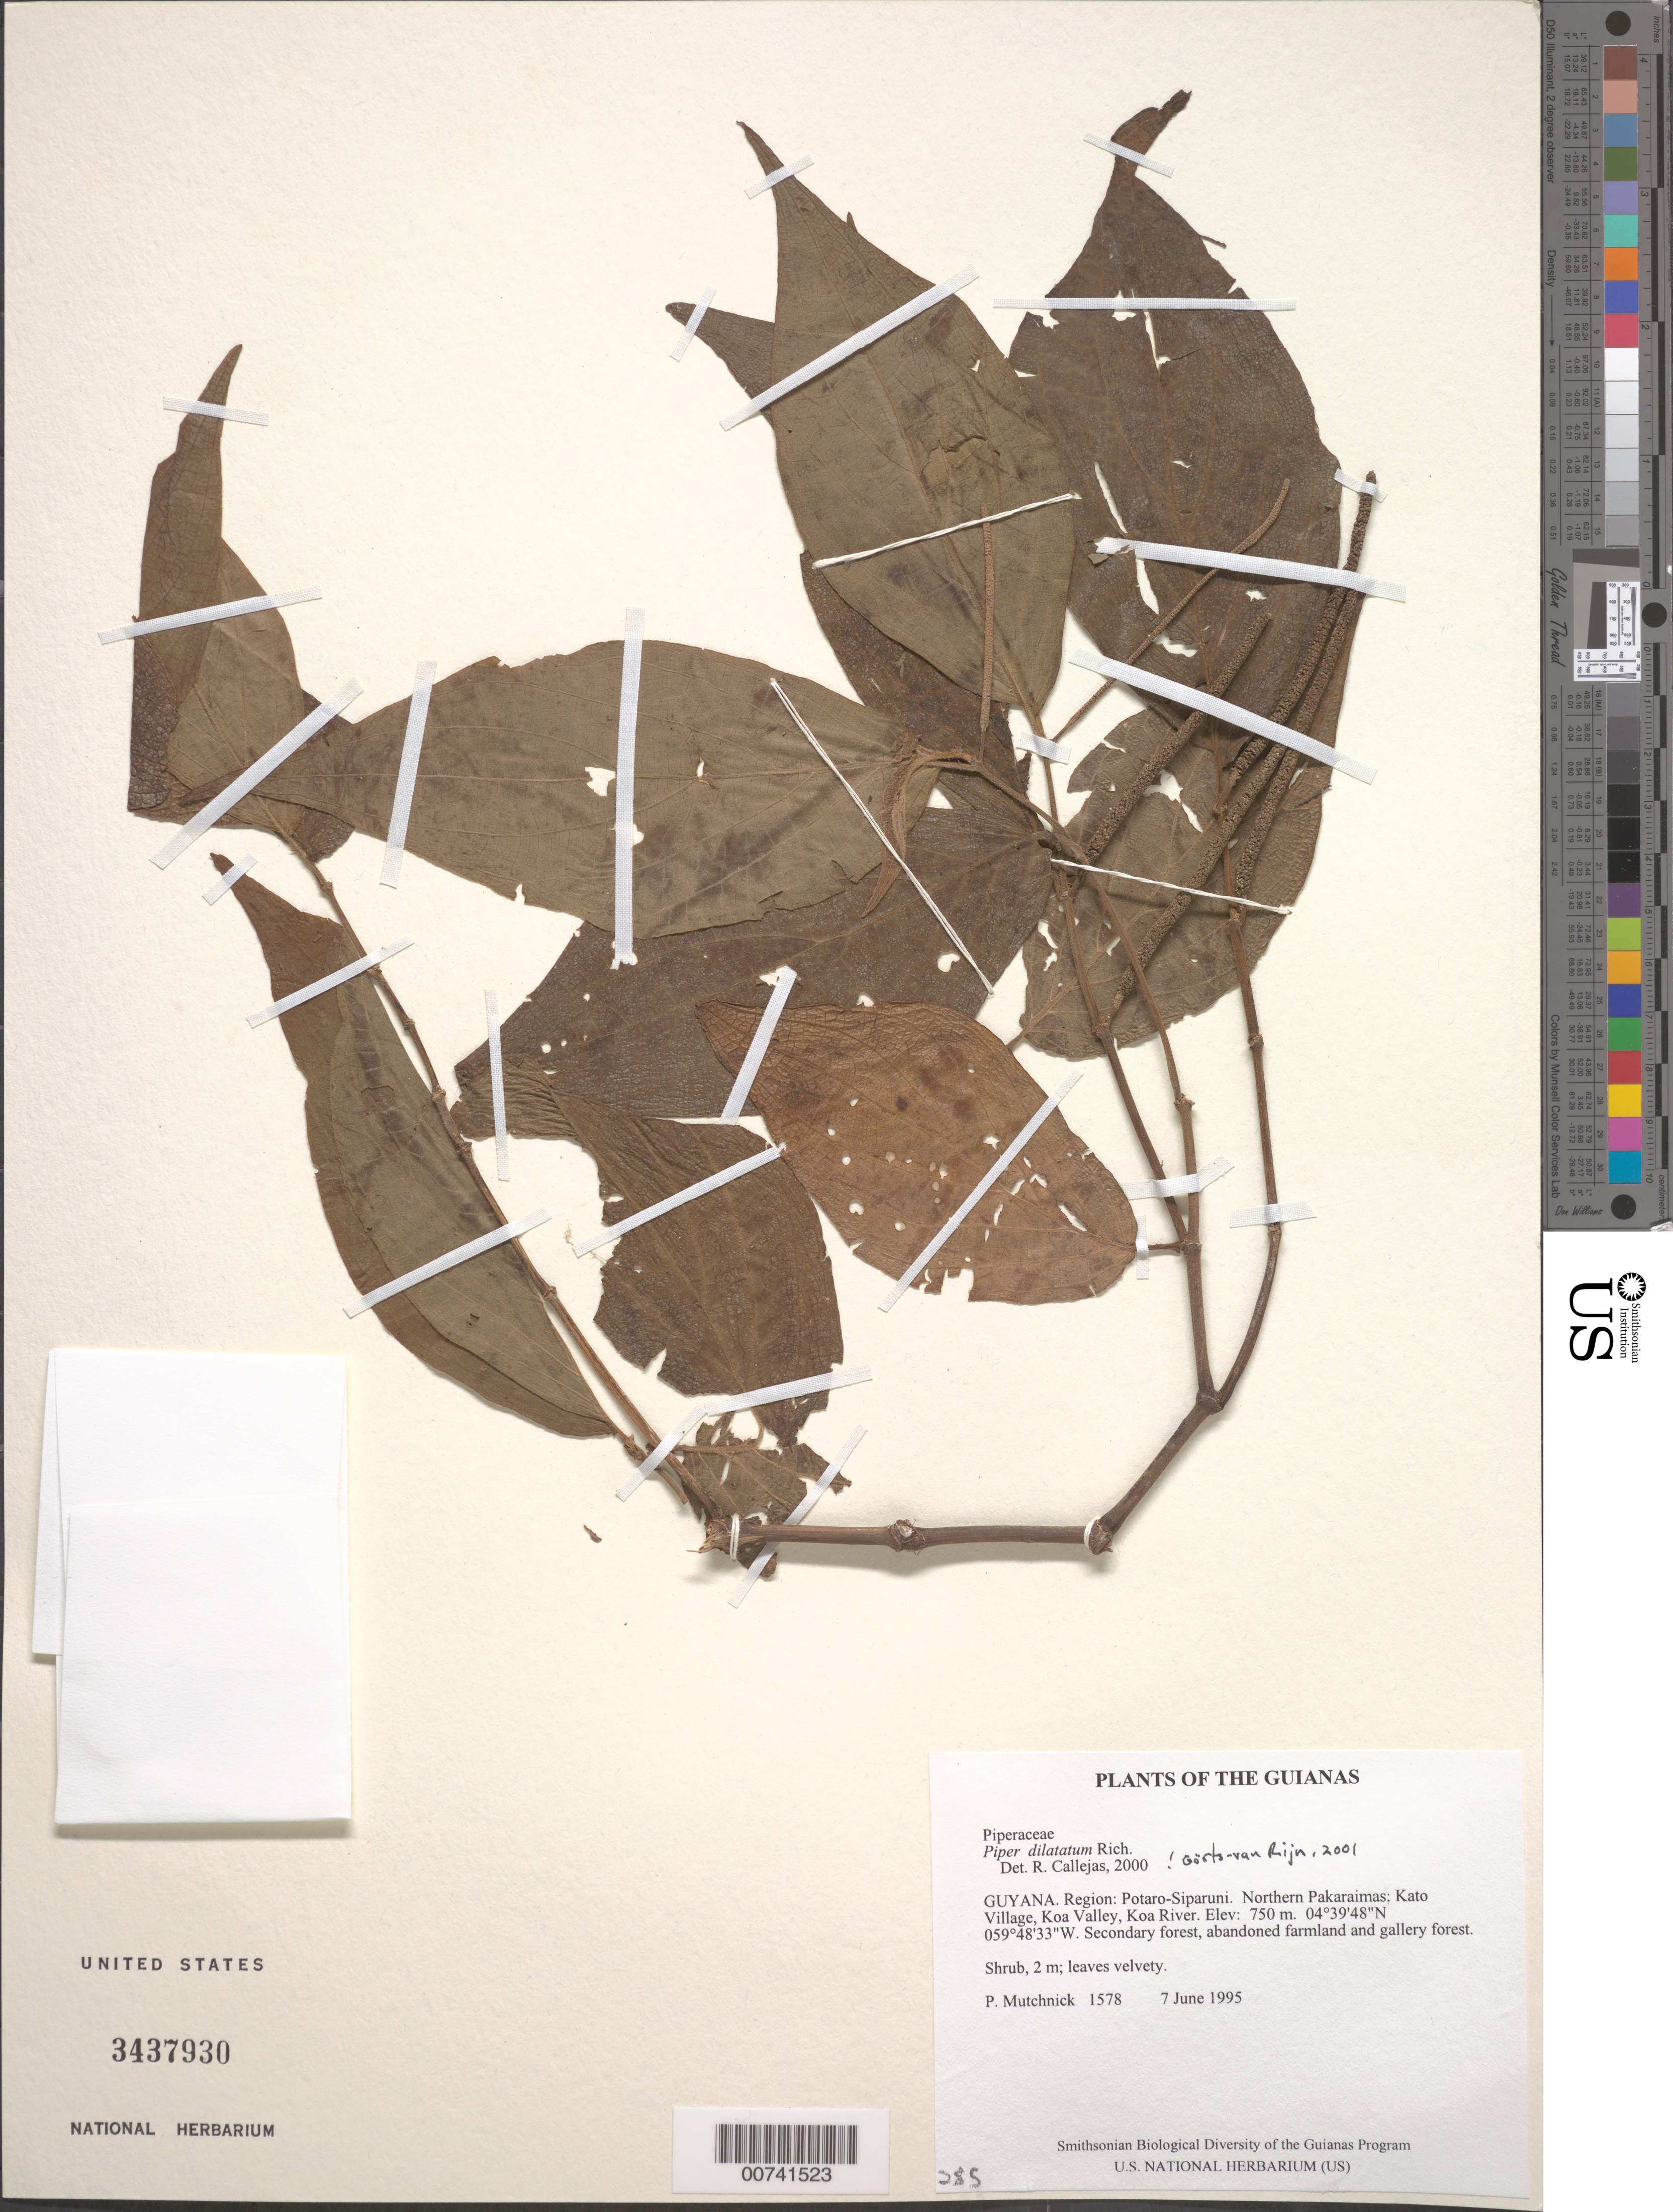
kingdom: Plantae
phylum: Tracheophyta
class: Magnoliopsida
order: Piperales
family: Piperaceae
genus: Piper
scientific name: Piper dilatatum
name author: Rich.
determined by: Görts-van Rijn, A. R. A.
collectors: P. Mutchnick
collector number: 1578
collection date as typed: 7 June 1995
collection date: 1995-06-07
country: Guyana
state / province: Potaro-Siparuni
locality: Northern Pakaraimas; Kato Village, Koa Valley, Koa River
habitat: Secondary forest, abandoned farmland and gallery forest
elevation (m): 750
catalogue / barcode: US 3437930